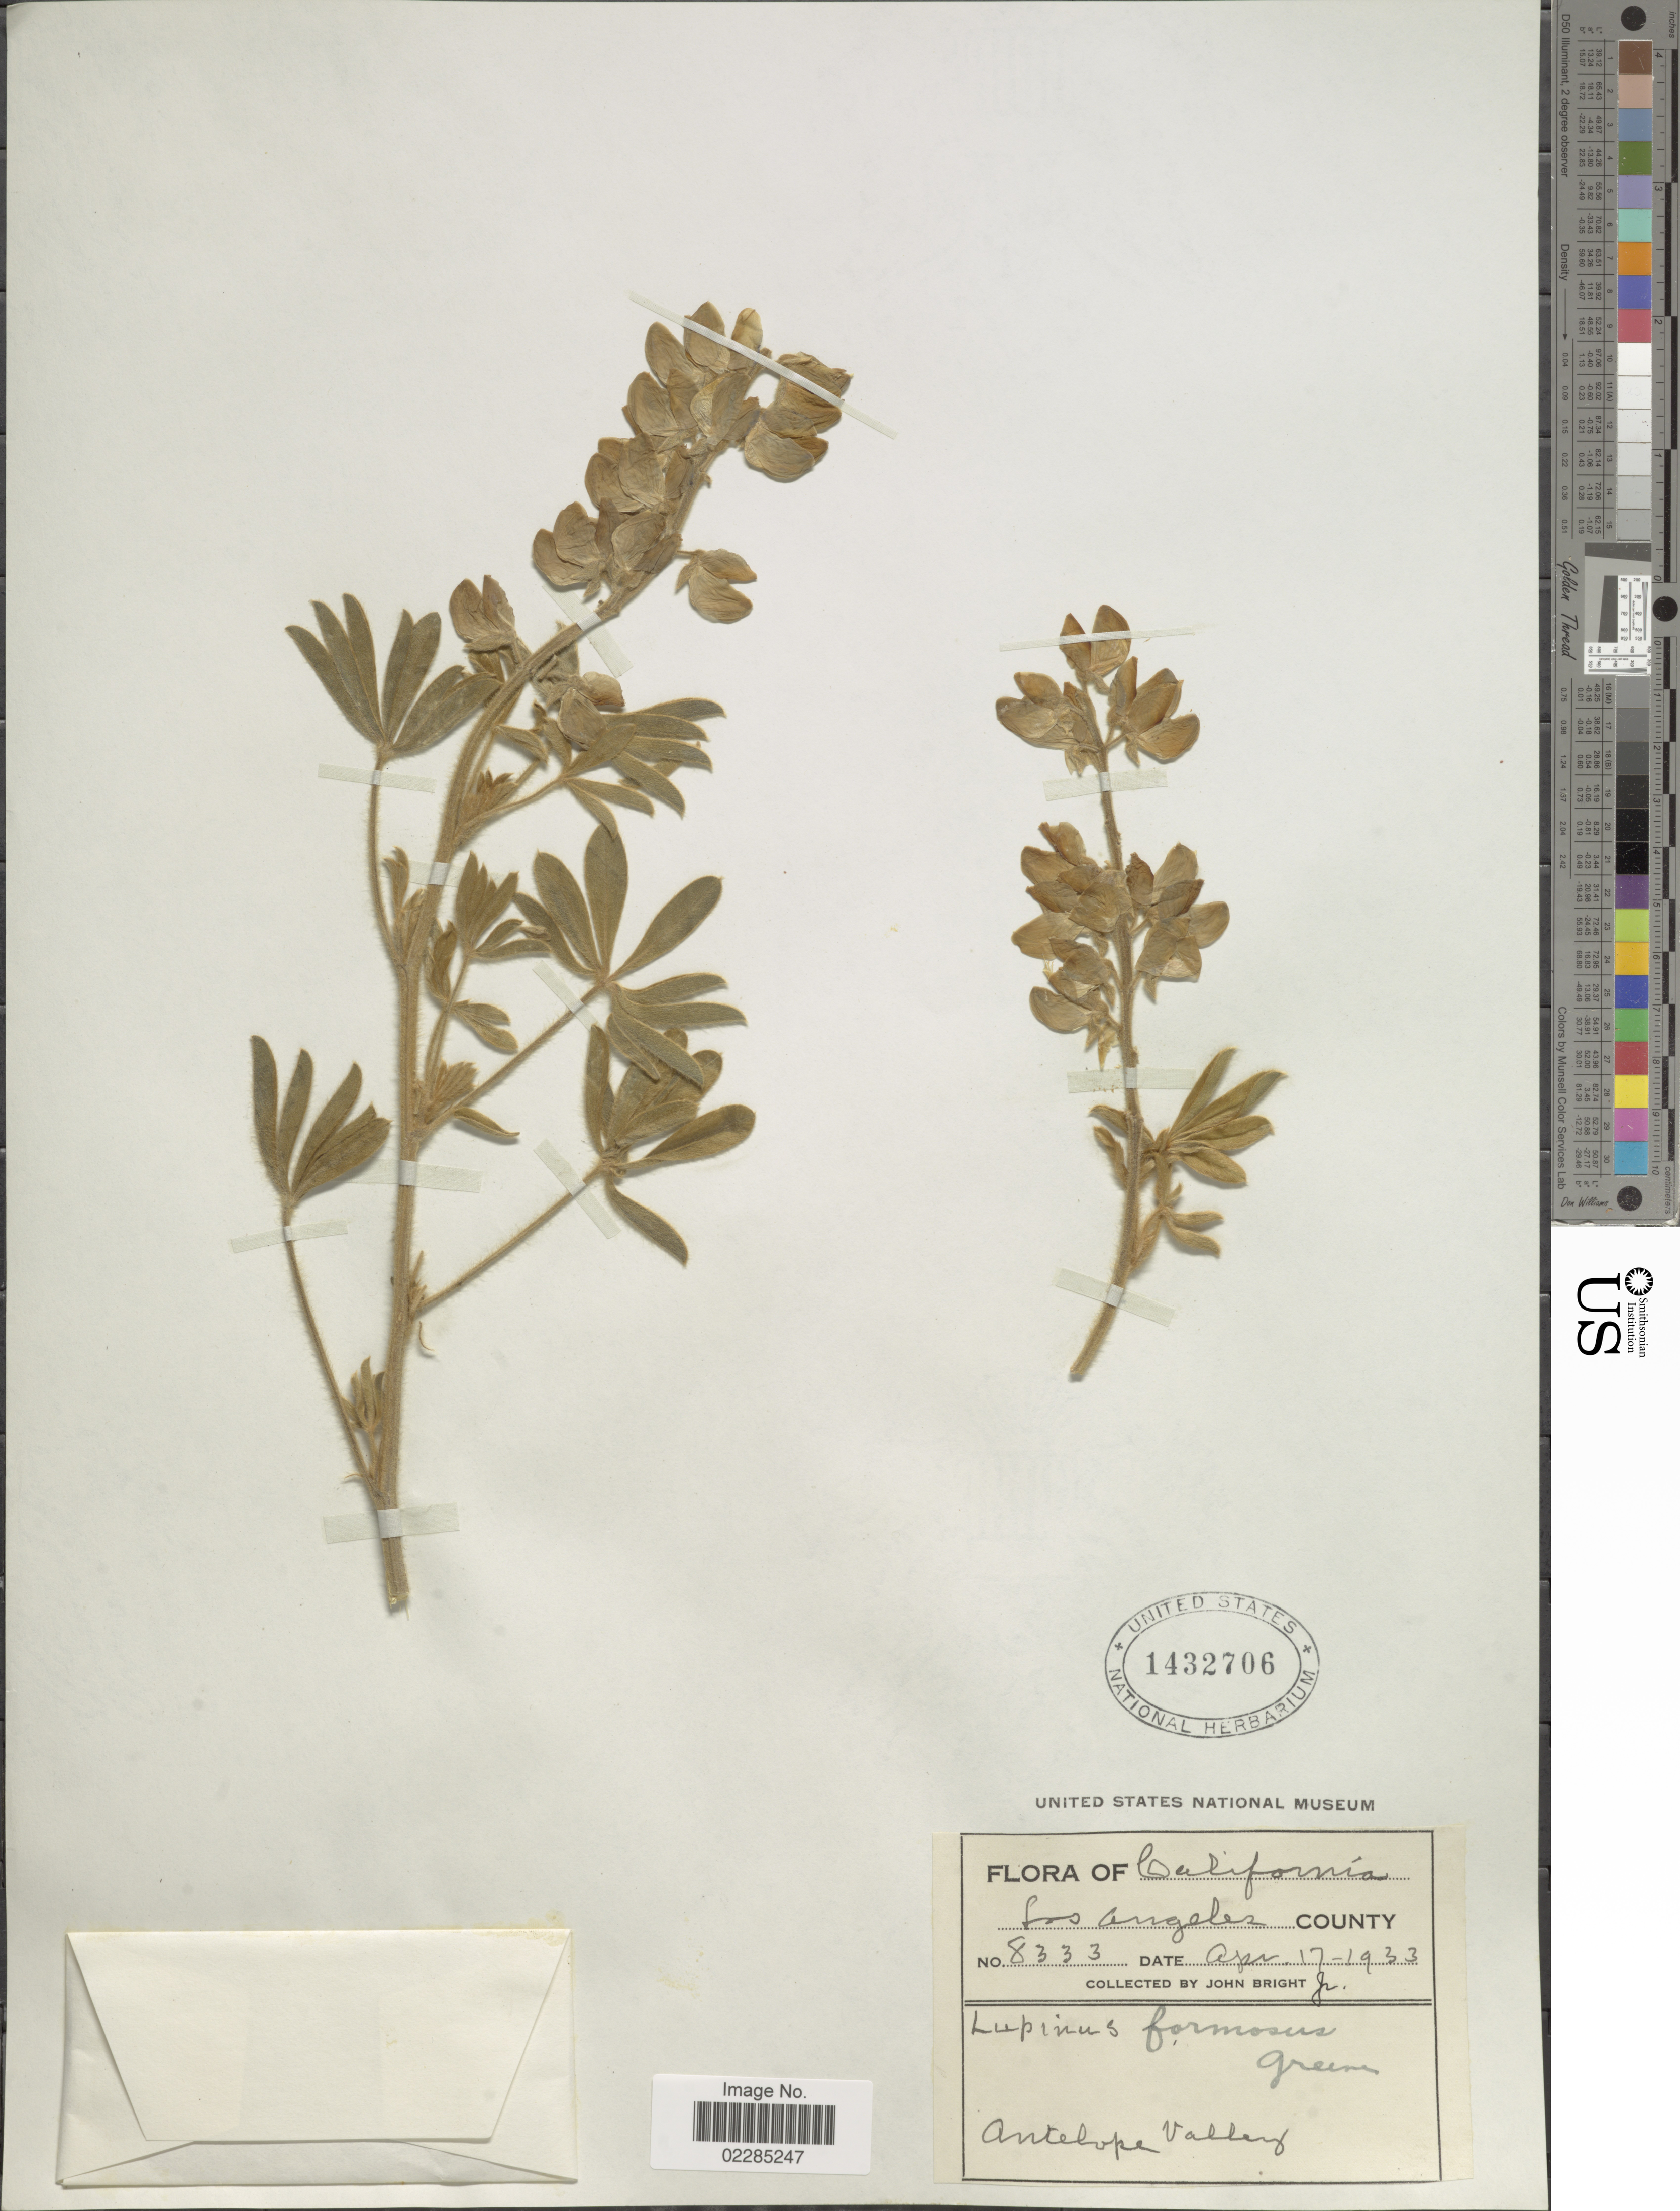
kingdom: Plantae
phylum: Tracheophyta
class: Magnoliopsida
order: Fabales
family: Fabaceae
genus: Lupinus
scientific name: Lupinus formosus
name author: Greene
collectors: J. Bright Jr.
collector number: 8333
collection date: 1933-04-17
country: United States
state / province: California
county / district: Los Angeles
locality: Los Angeles County. Antelope Valley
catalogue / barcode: US 1432706